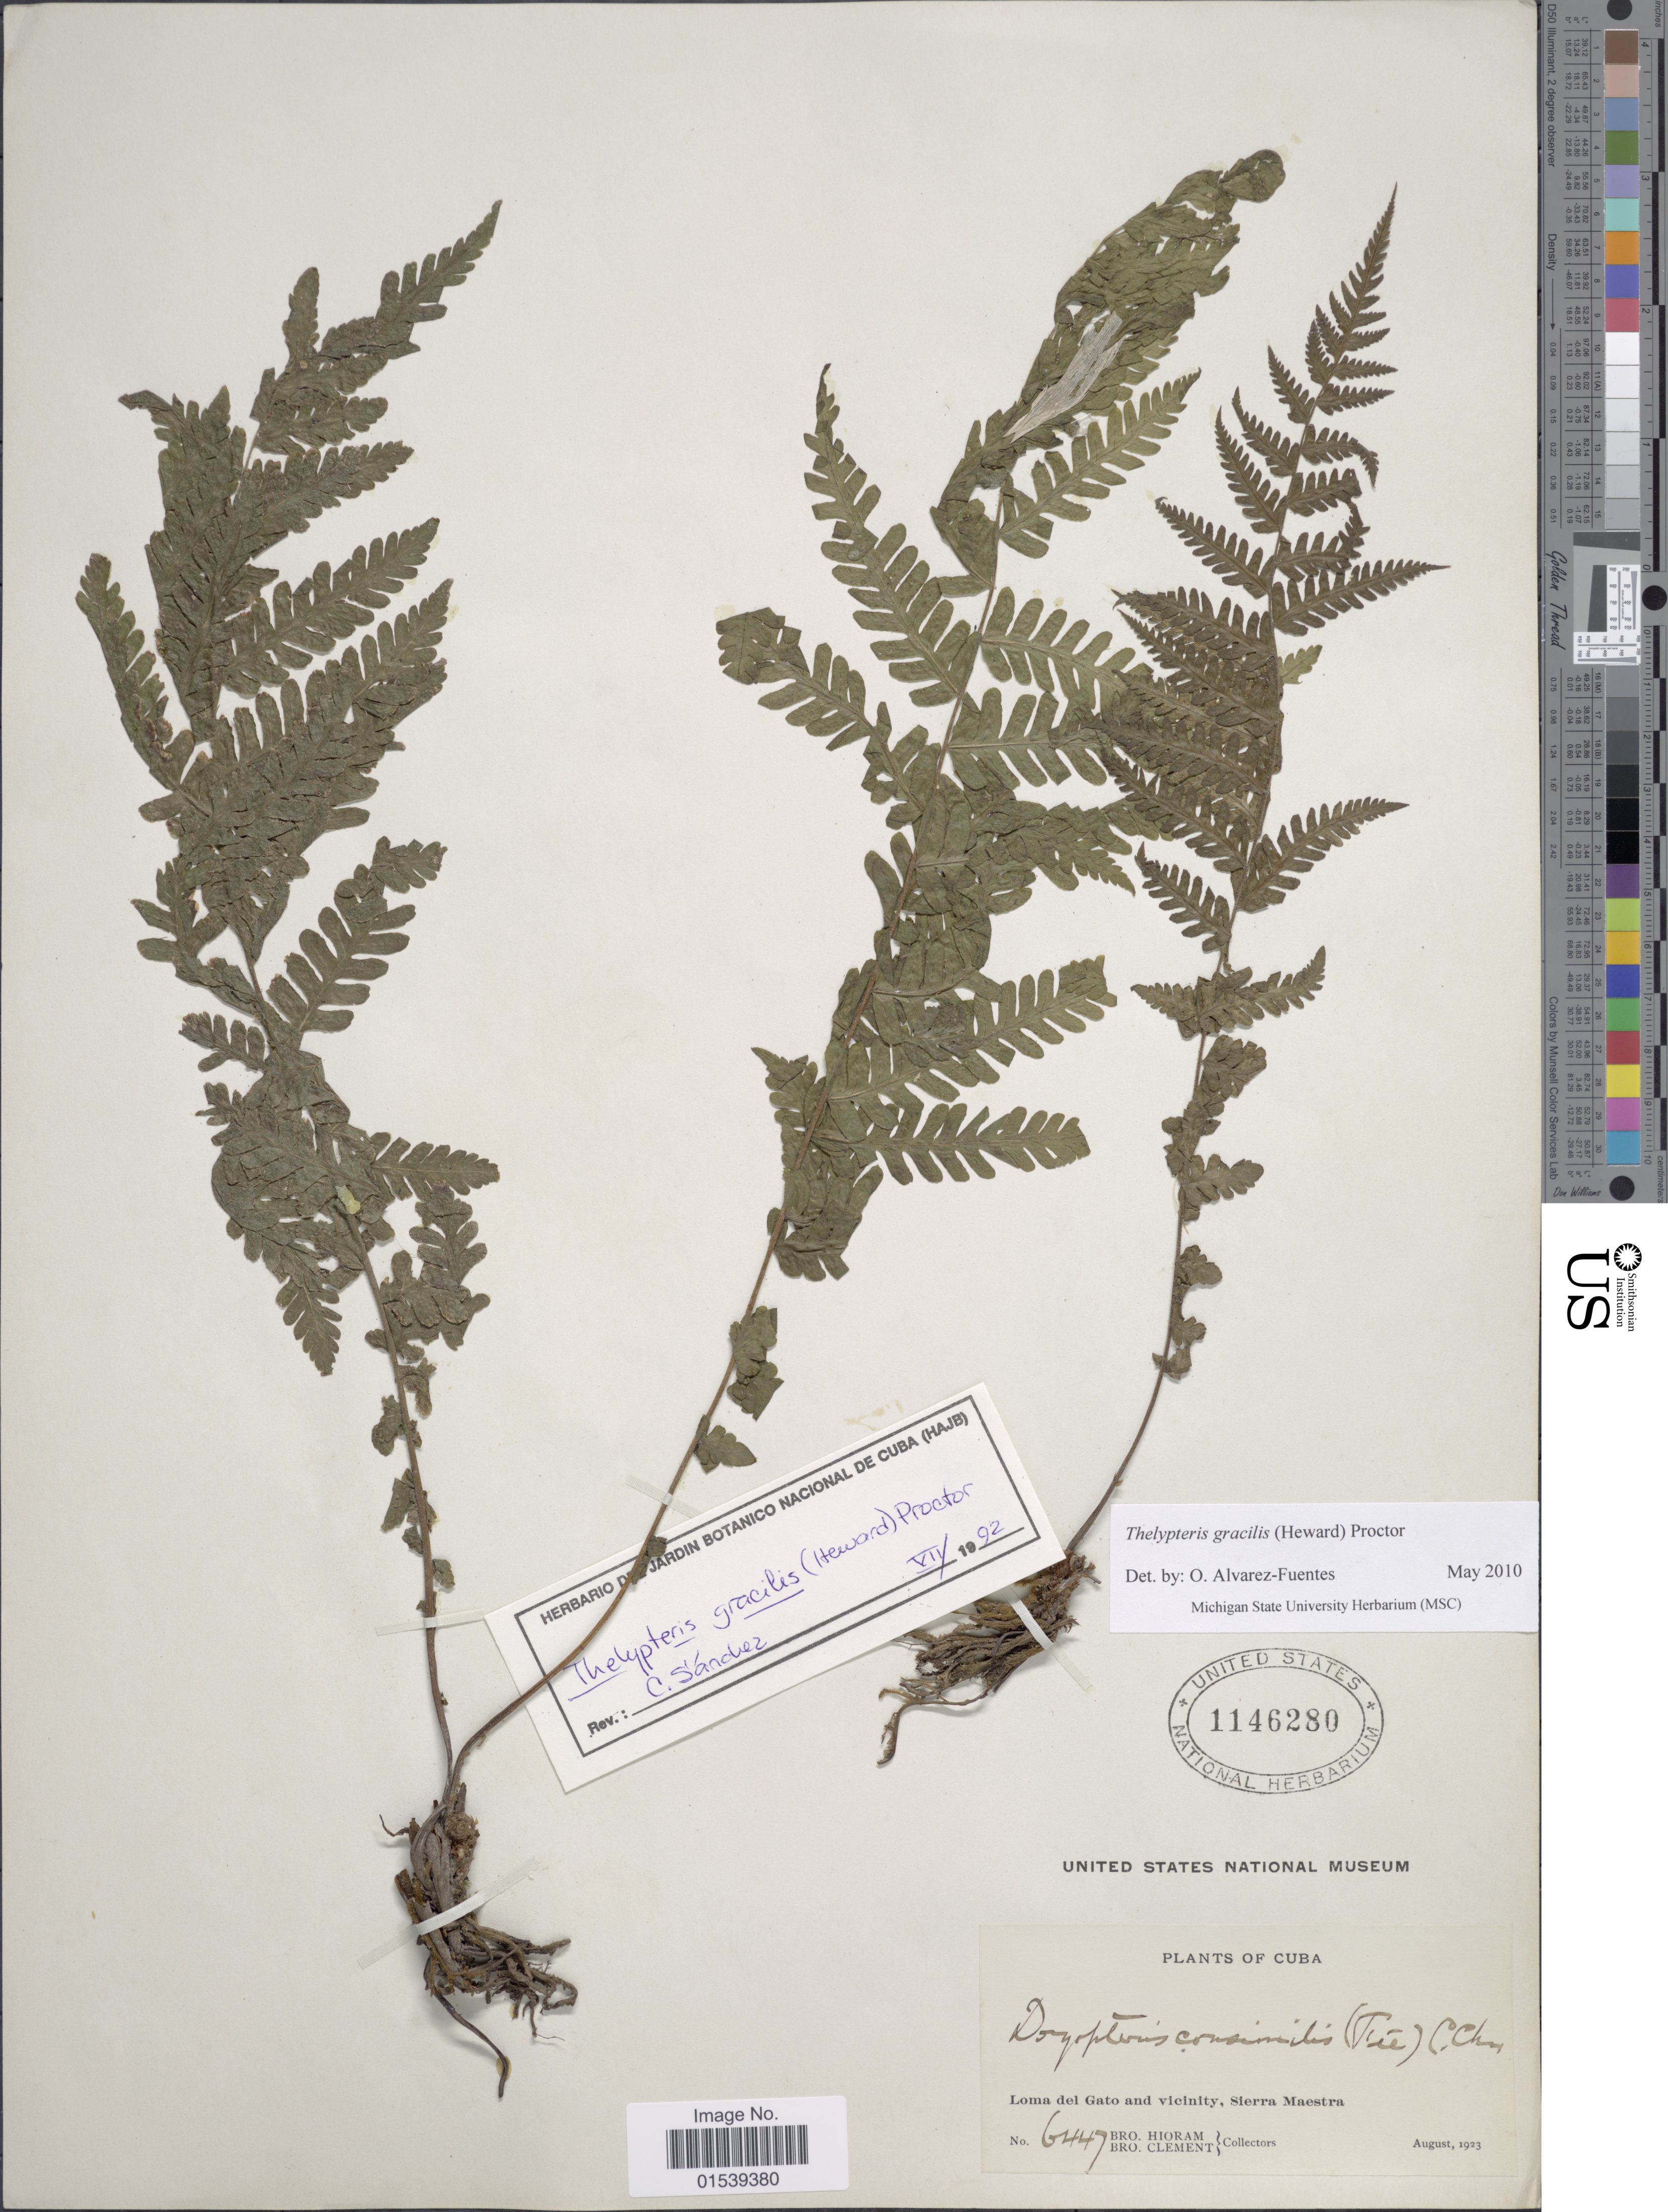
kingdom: Plantae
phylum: Tracheophyta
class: Polypodiopsida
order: Polypodiales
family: Thelypteridaceae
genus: Amauropelta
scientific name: Amauropelta gracilis ined. 2015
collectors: Bro. Hioram & B. Clement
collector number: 6447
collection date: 1923-08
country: Cuba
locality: Loma del Gato and vicinity, Sierra Maestra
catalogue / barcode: US 1146280